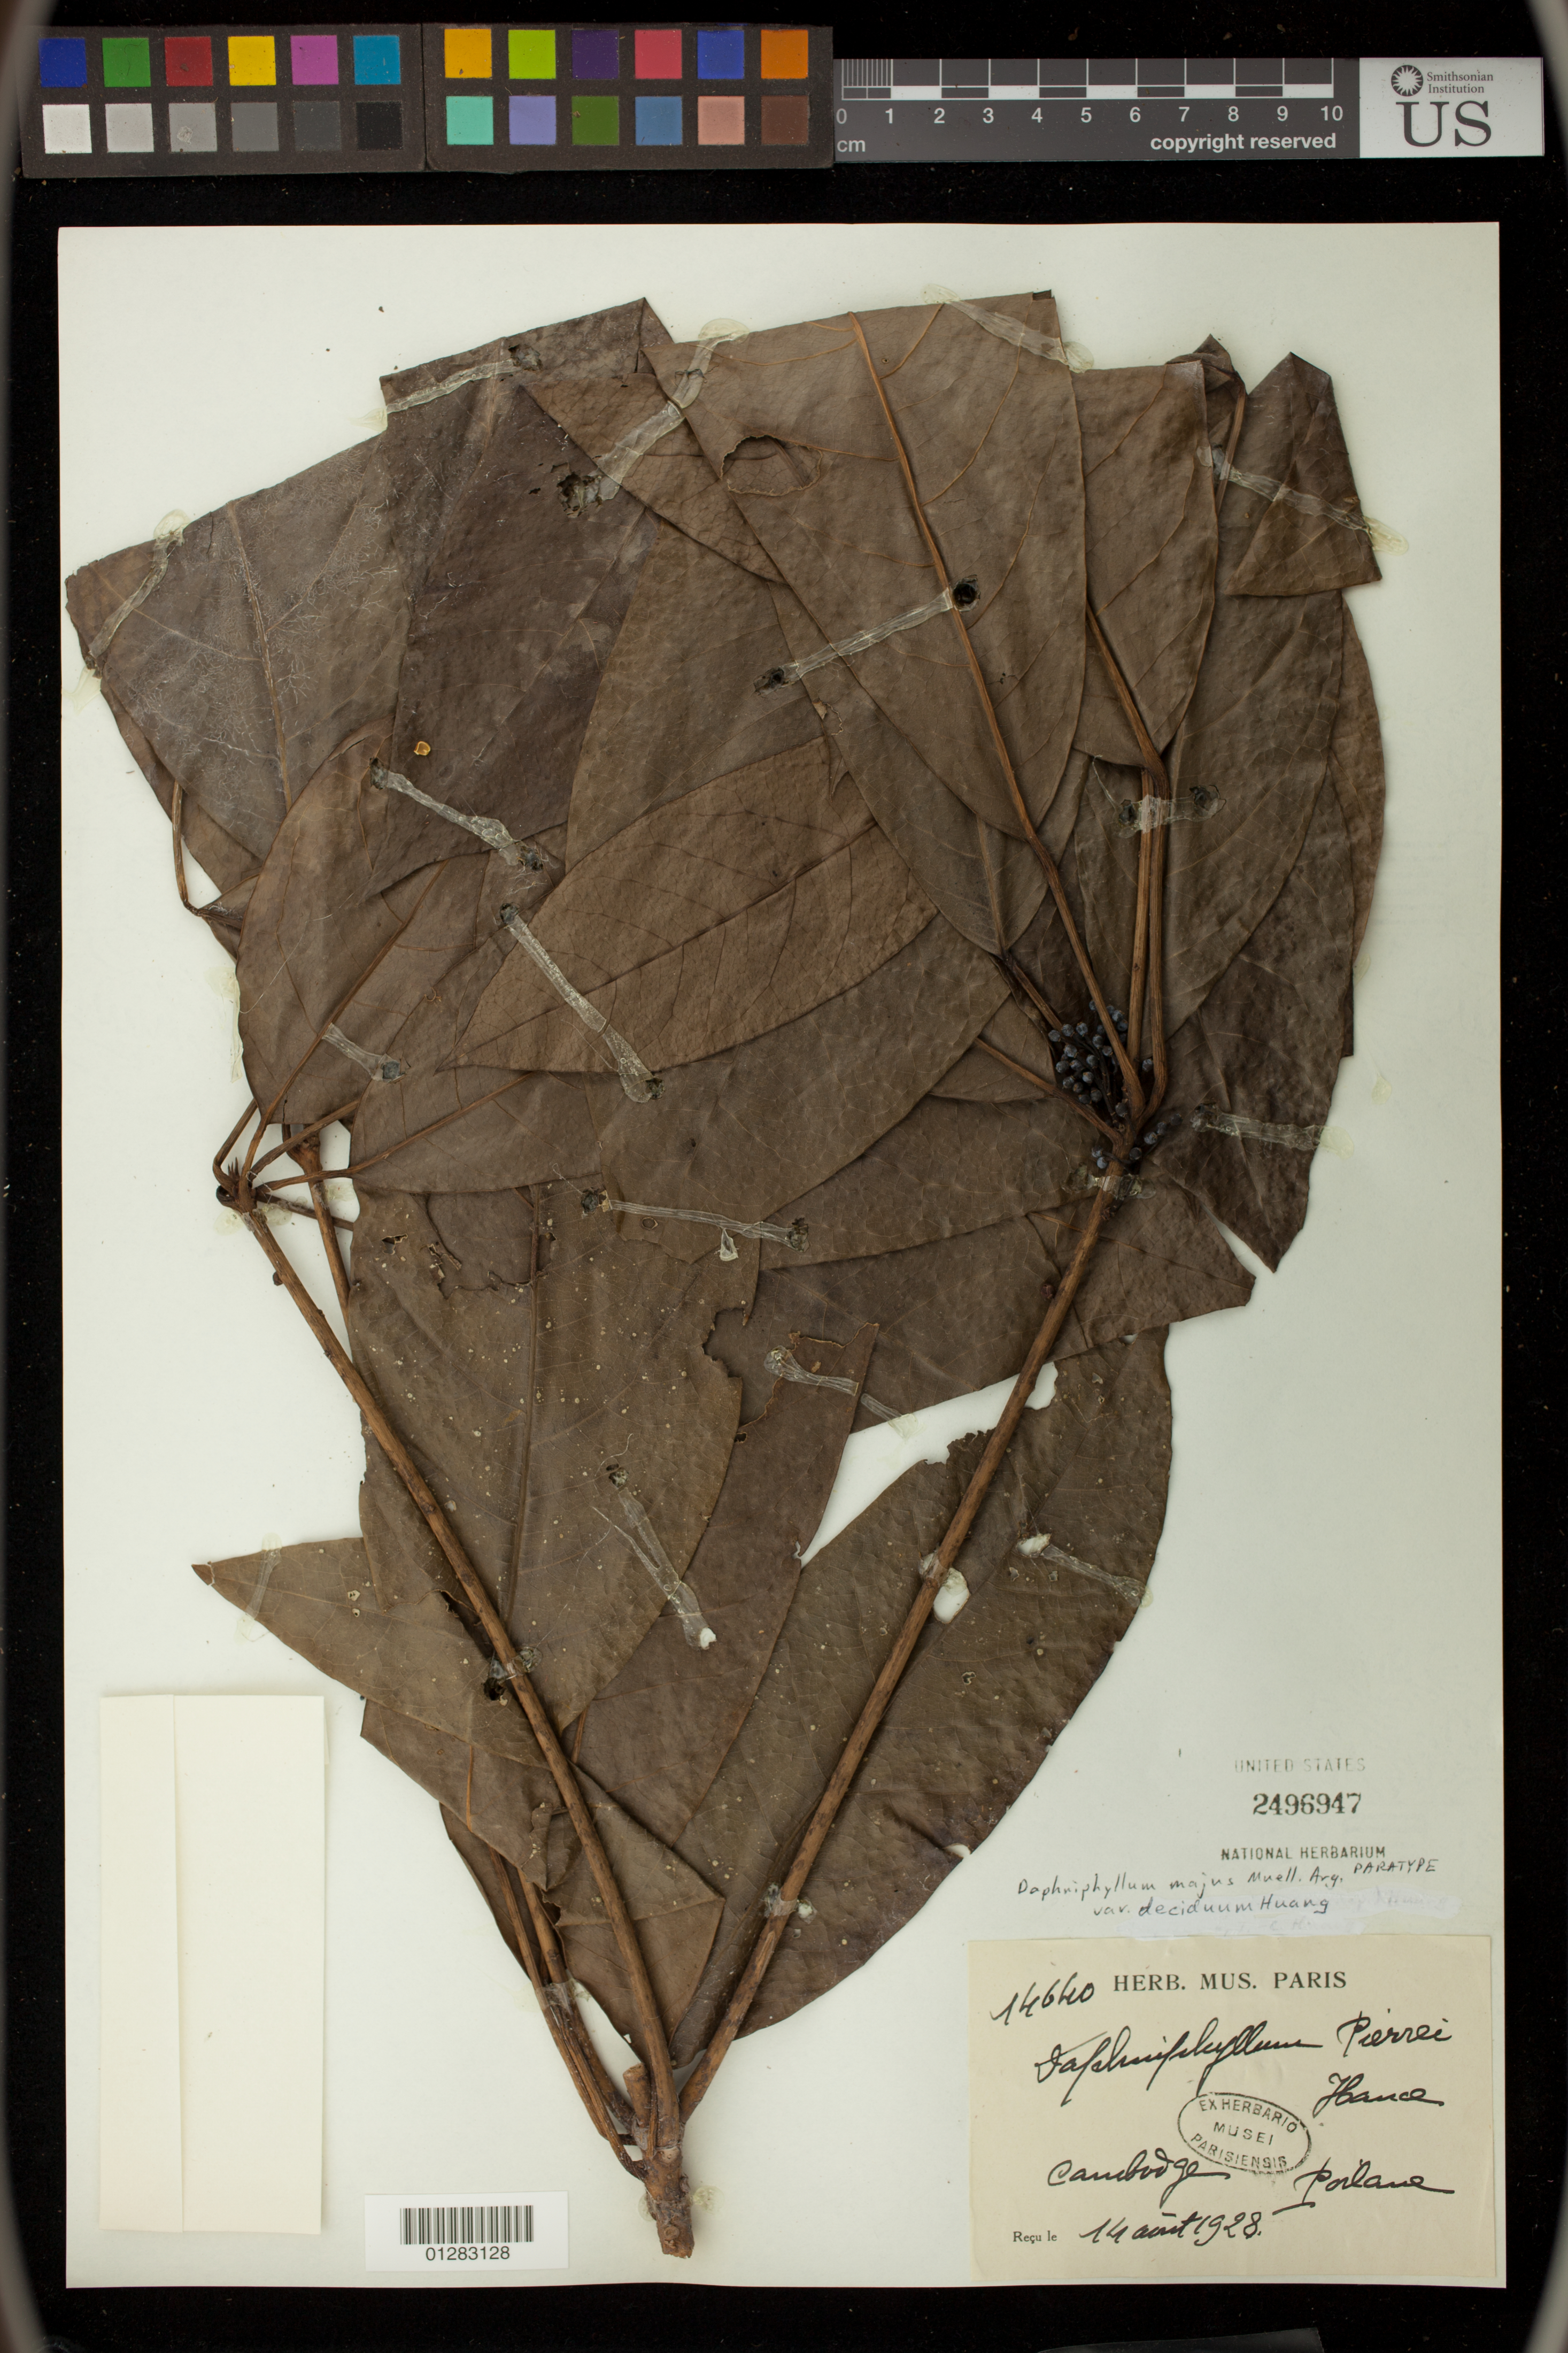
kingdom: Plantae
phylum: Tracheophyta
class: Magnoliopsida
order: Saxifragales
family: Daphniphyllaceae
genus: Daphniphyllum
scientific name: Daphniphyllum majus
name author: Müll. Arg.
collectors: -. Poilane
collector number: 14640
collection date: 1928-08-14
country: Cambodia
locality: Cambodge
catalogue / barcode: US 2496947